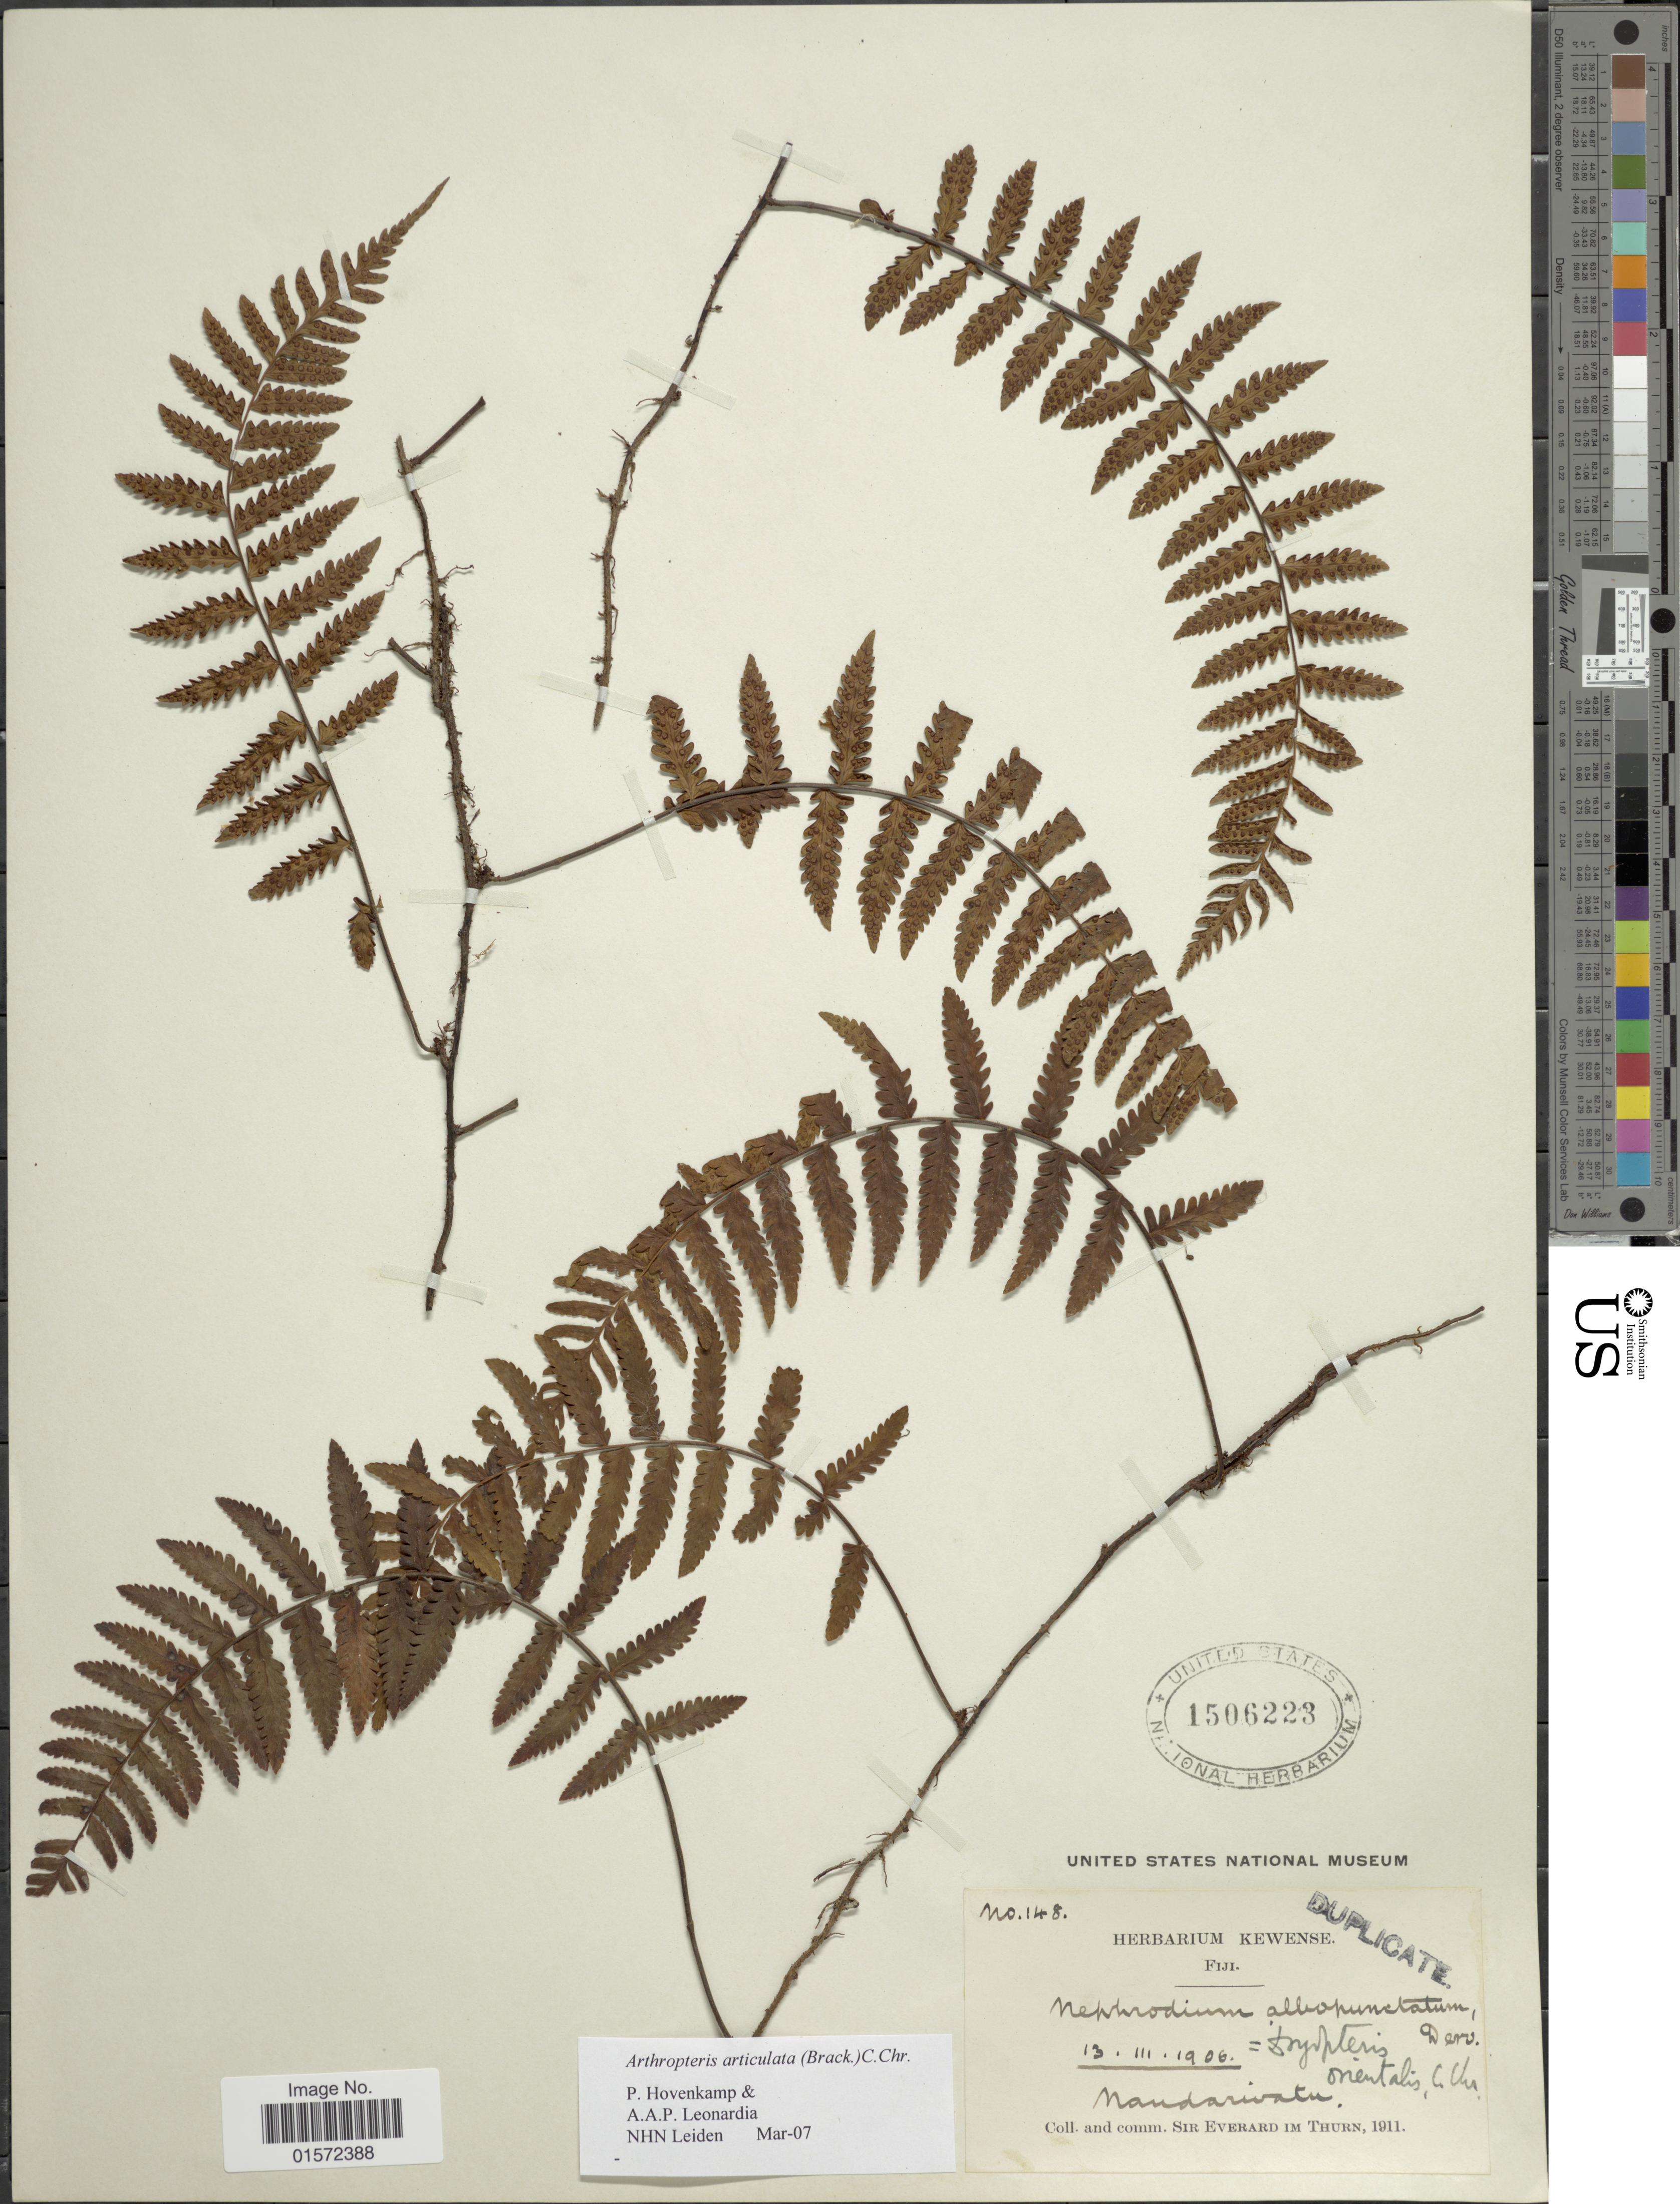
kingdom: Plantae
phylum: Tracheophyta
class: Polypodiopsida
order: Polypodiales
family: Tectariaceae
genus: Arthropteris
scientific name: Arthropteris articulata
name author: (Brack.) C. Chr.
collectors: E. F. im Thurn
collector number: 148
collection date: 1906-03-13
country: Fiji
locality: Naudarivatu.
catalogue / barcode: US 1506223